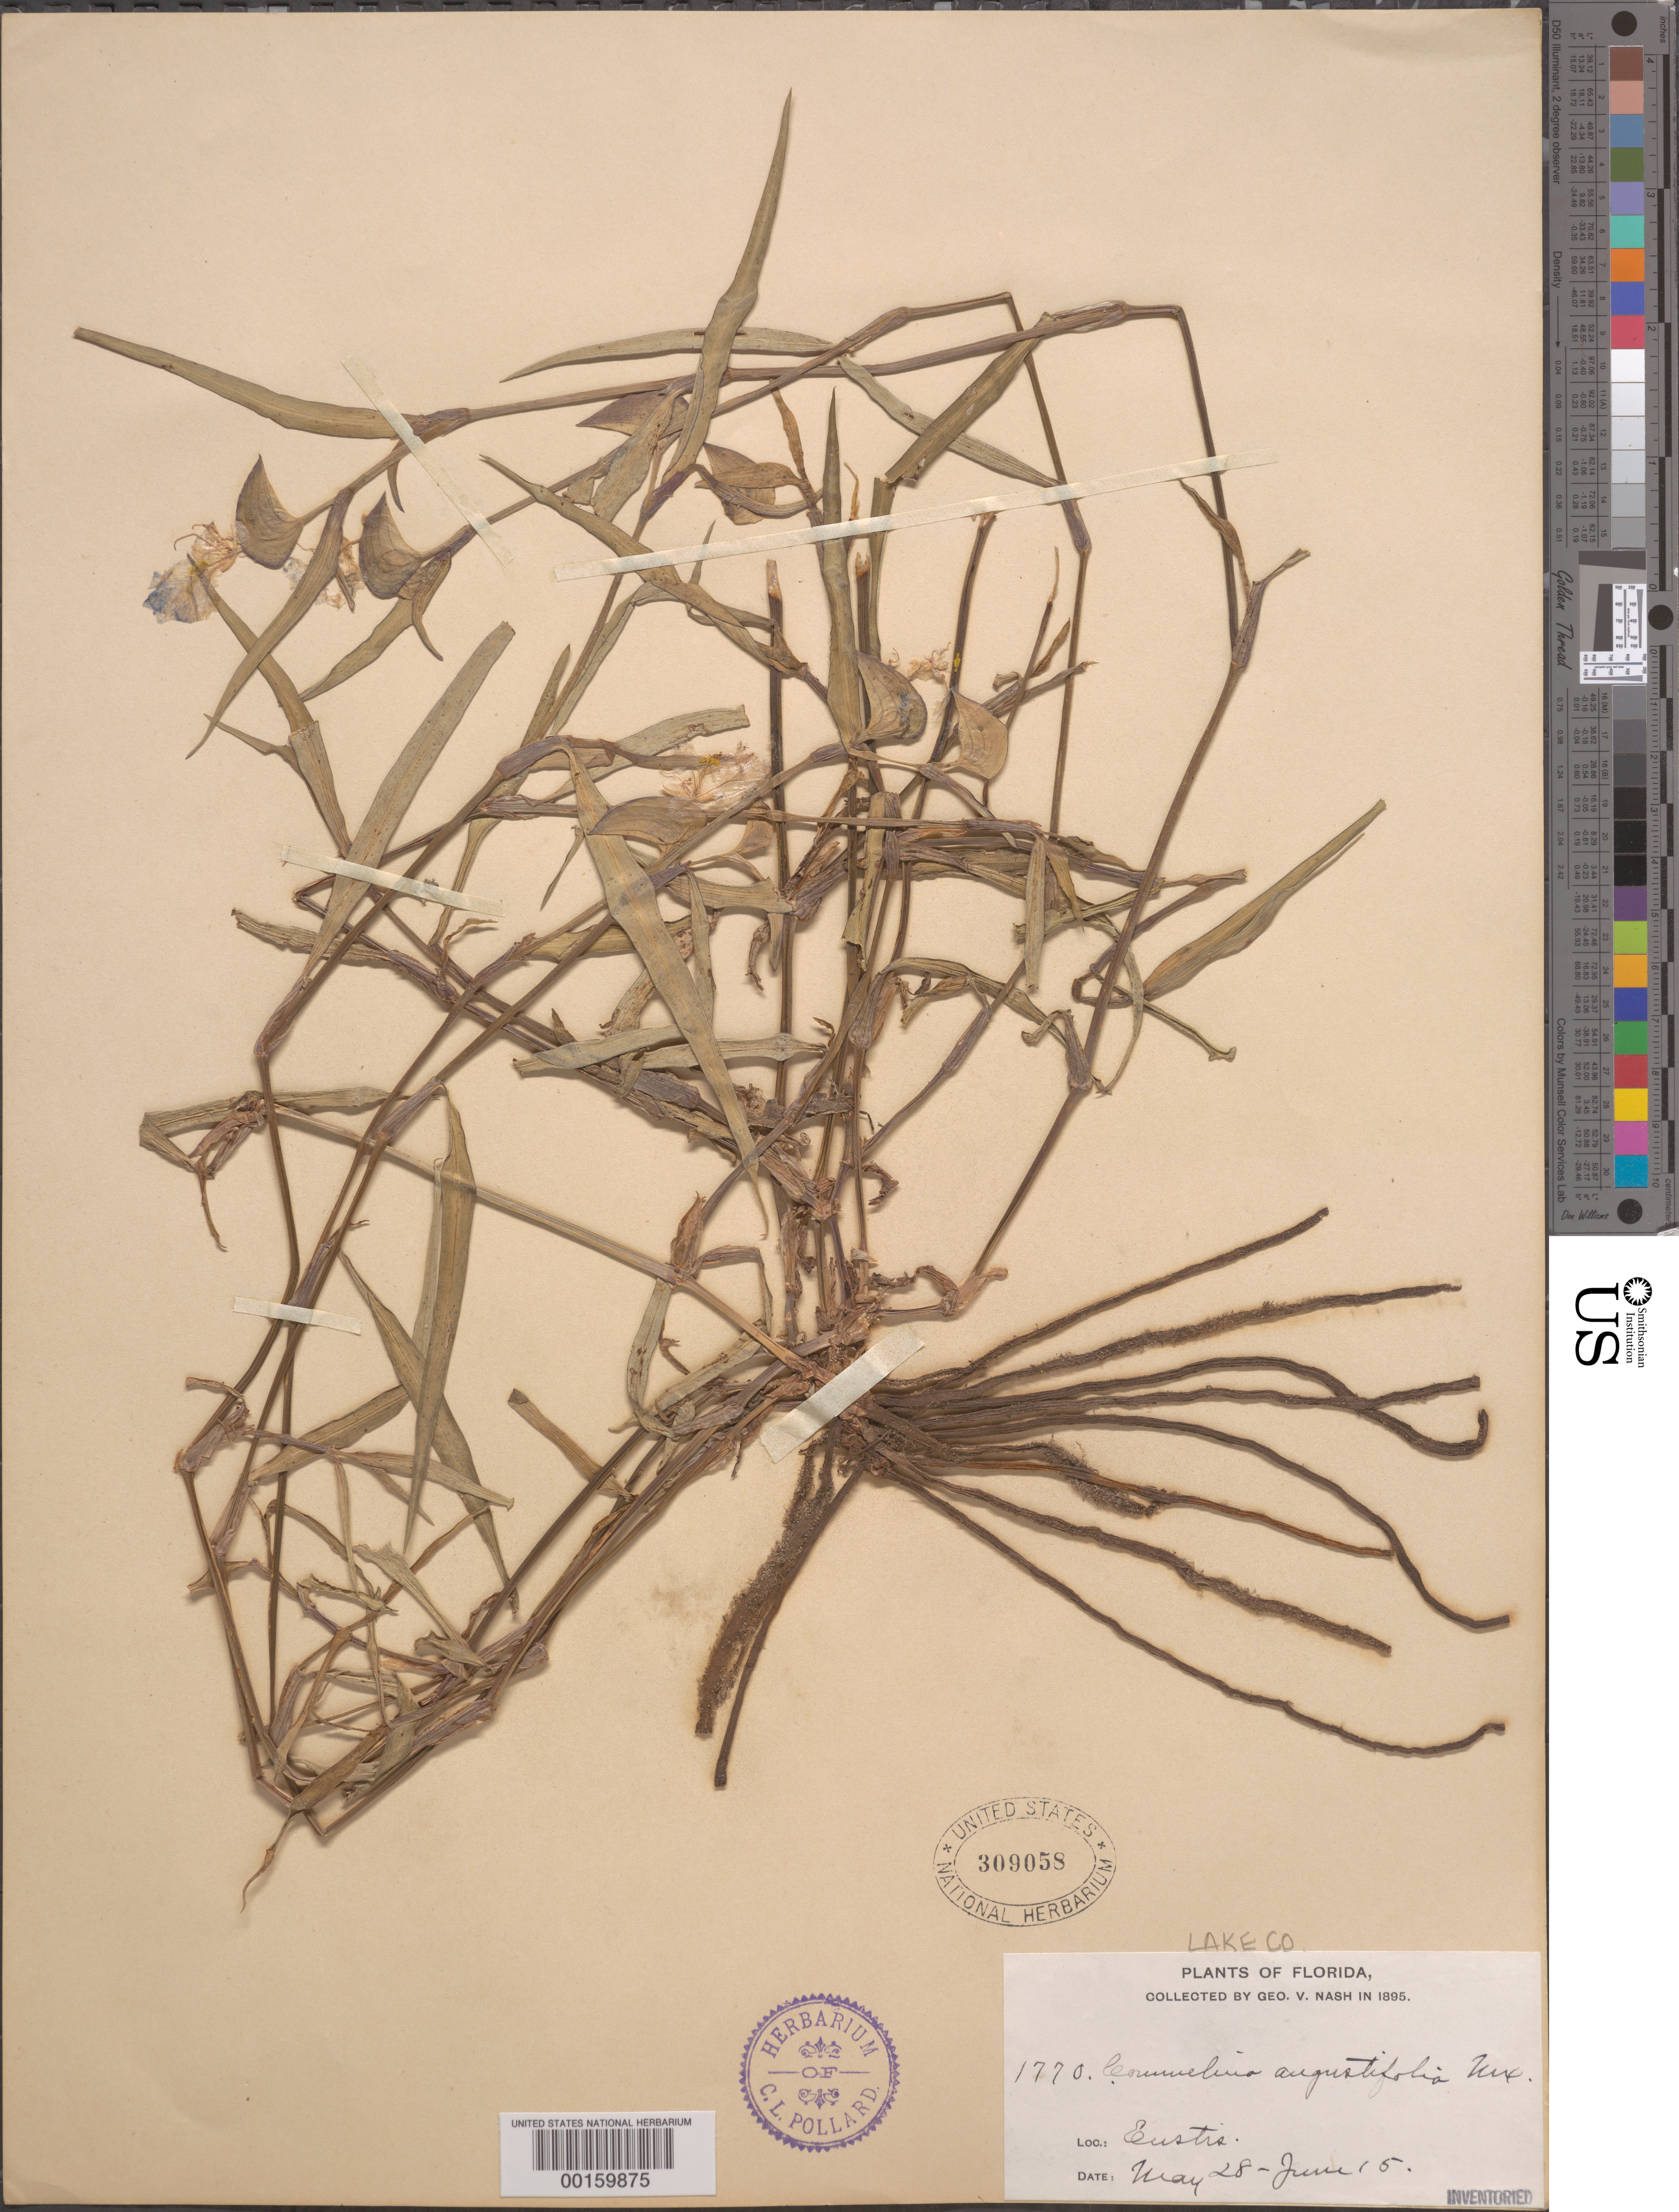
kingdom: Plantae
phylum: Tracheophyta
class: Liliopsida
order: Commelinales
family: Commelinaceae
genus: Commelina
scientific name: Commelina erecta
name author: L.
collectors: G. V. Nash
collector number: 1770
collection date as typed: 28 May 1895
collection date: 1895-05-28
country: United States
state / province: Florida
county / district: Lake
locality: Eustis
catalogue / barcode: US 309058